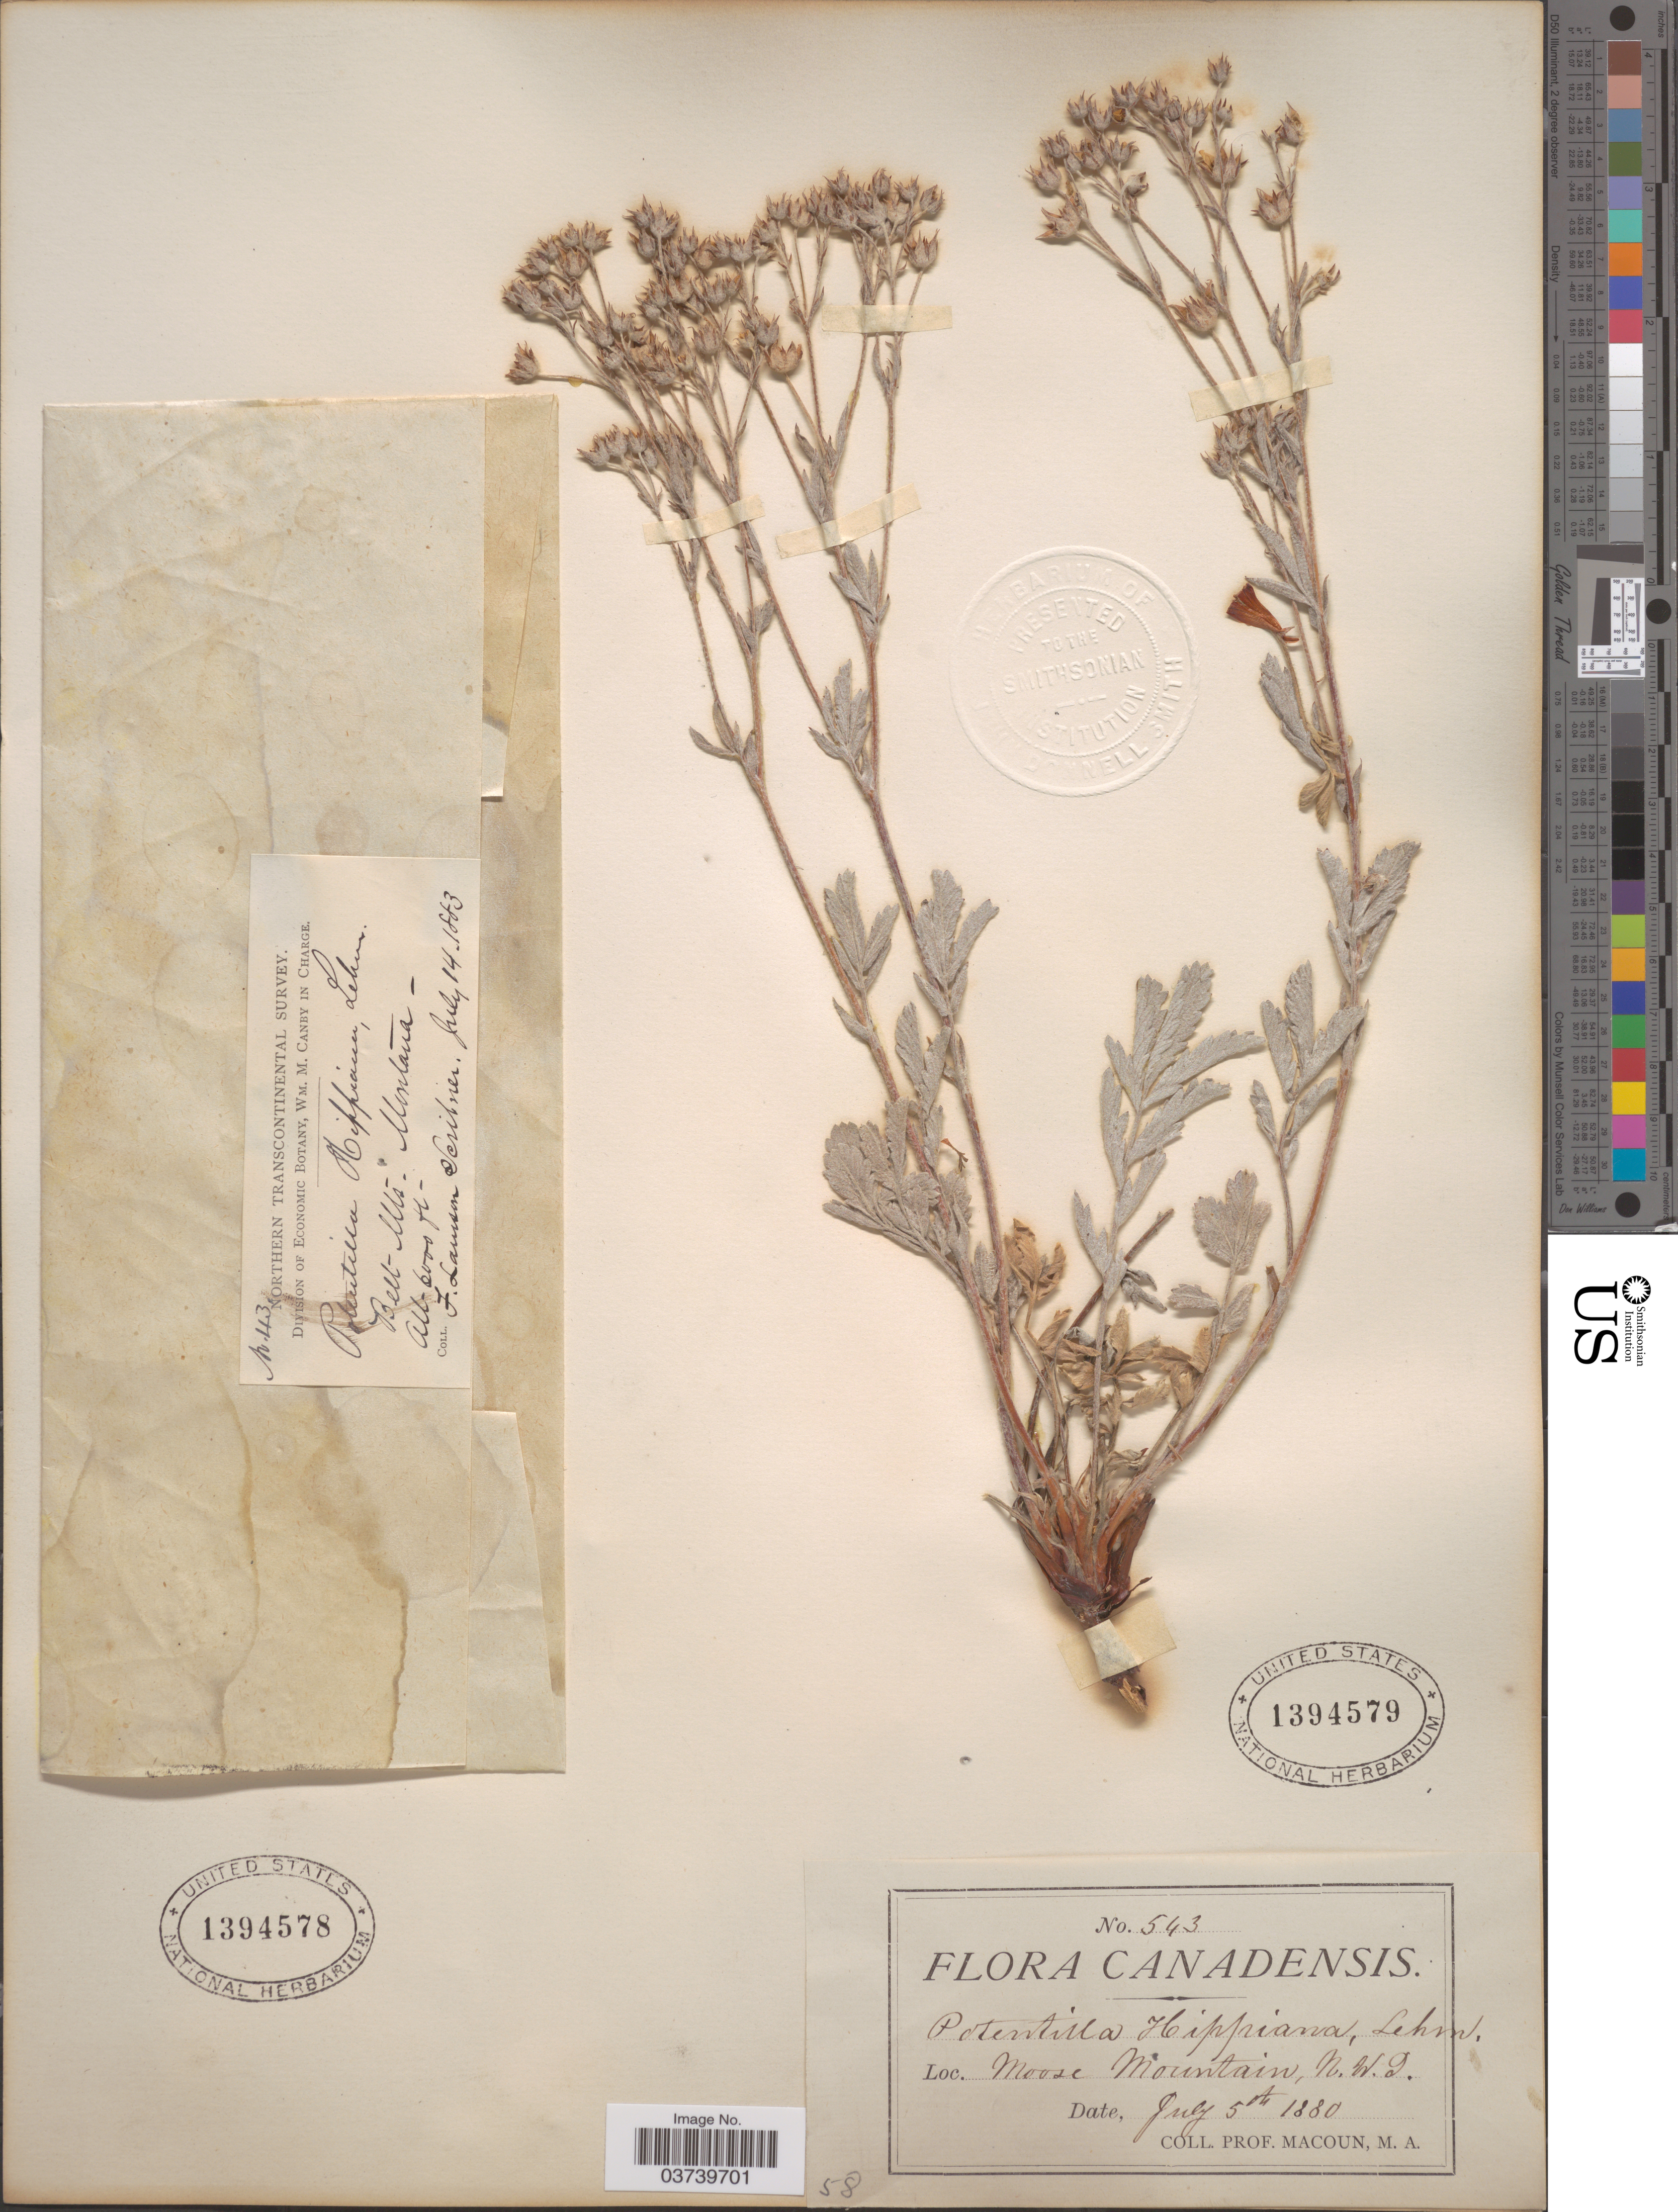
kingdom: Plantae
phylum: Tracheophyta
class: Magnoliopsida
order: Rosales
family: Rosaceae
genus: Potentilla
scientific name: Potentilla hippiana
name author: Lehm.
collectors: F. L. Scribner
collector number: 43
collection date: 1883-07-14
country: United States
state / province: Montana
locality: Northern Transcontinental Survey. Belt Mts.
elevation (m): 1829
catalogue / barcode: US 1394578-2